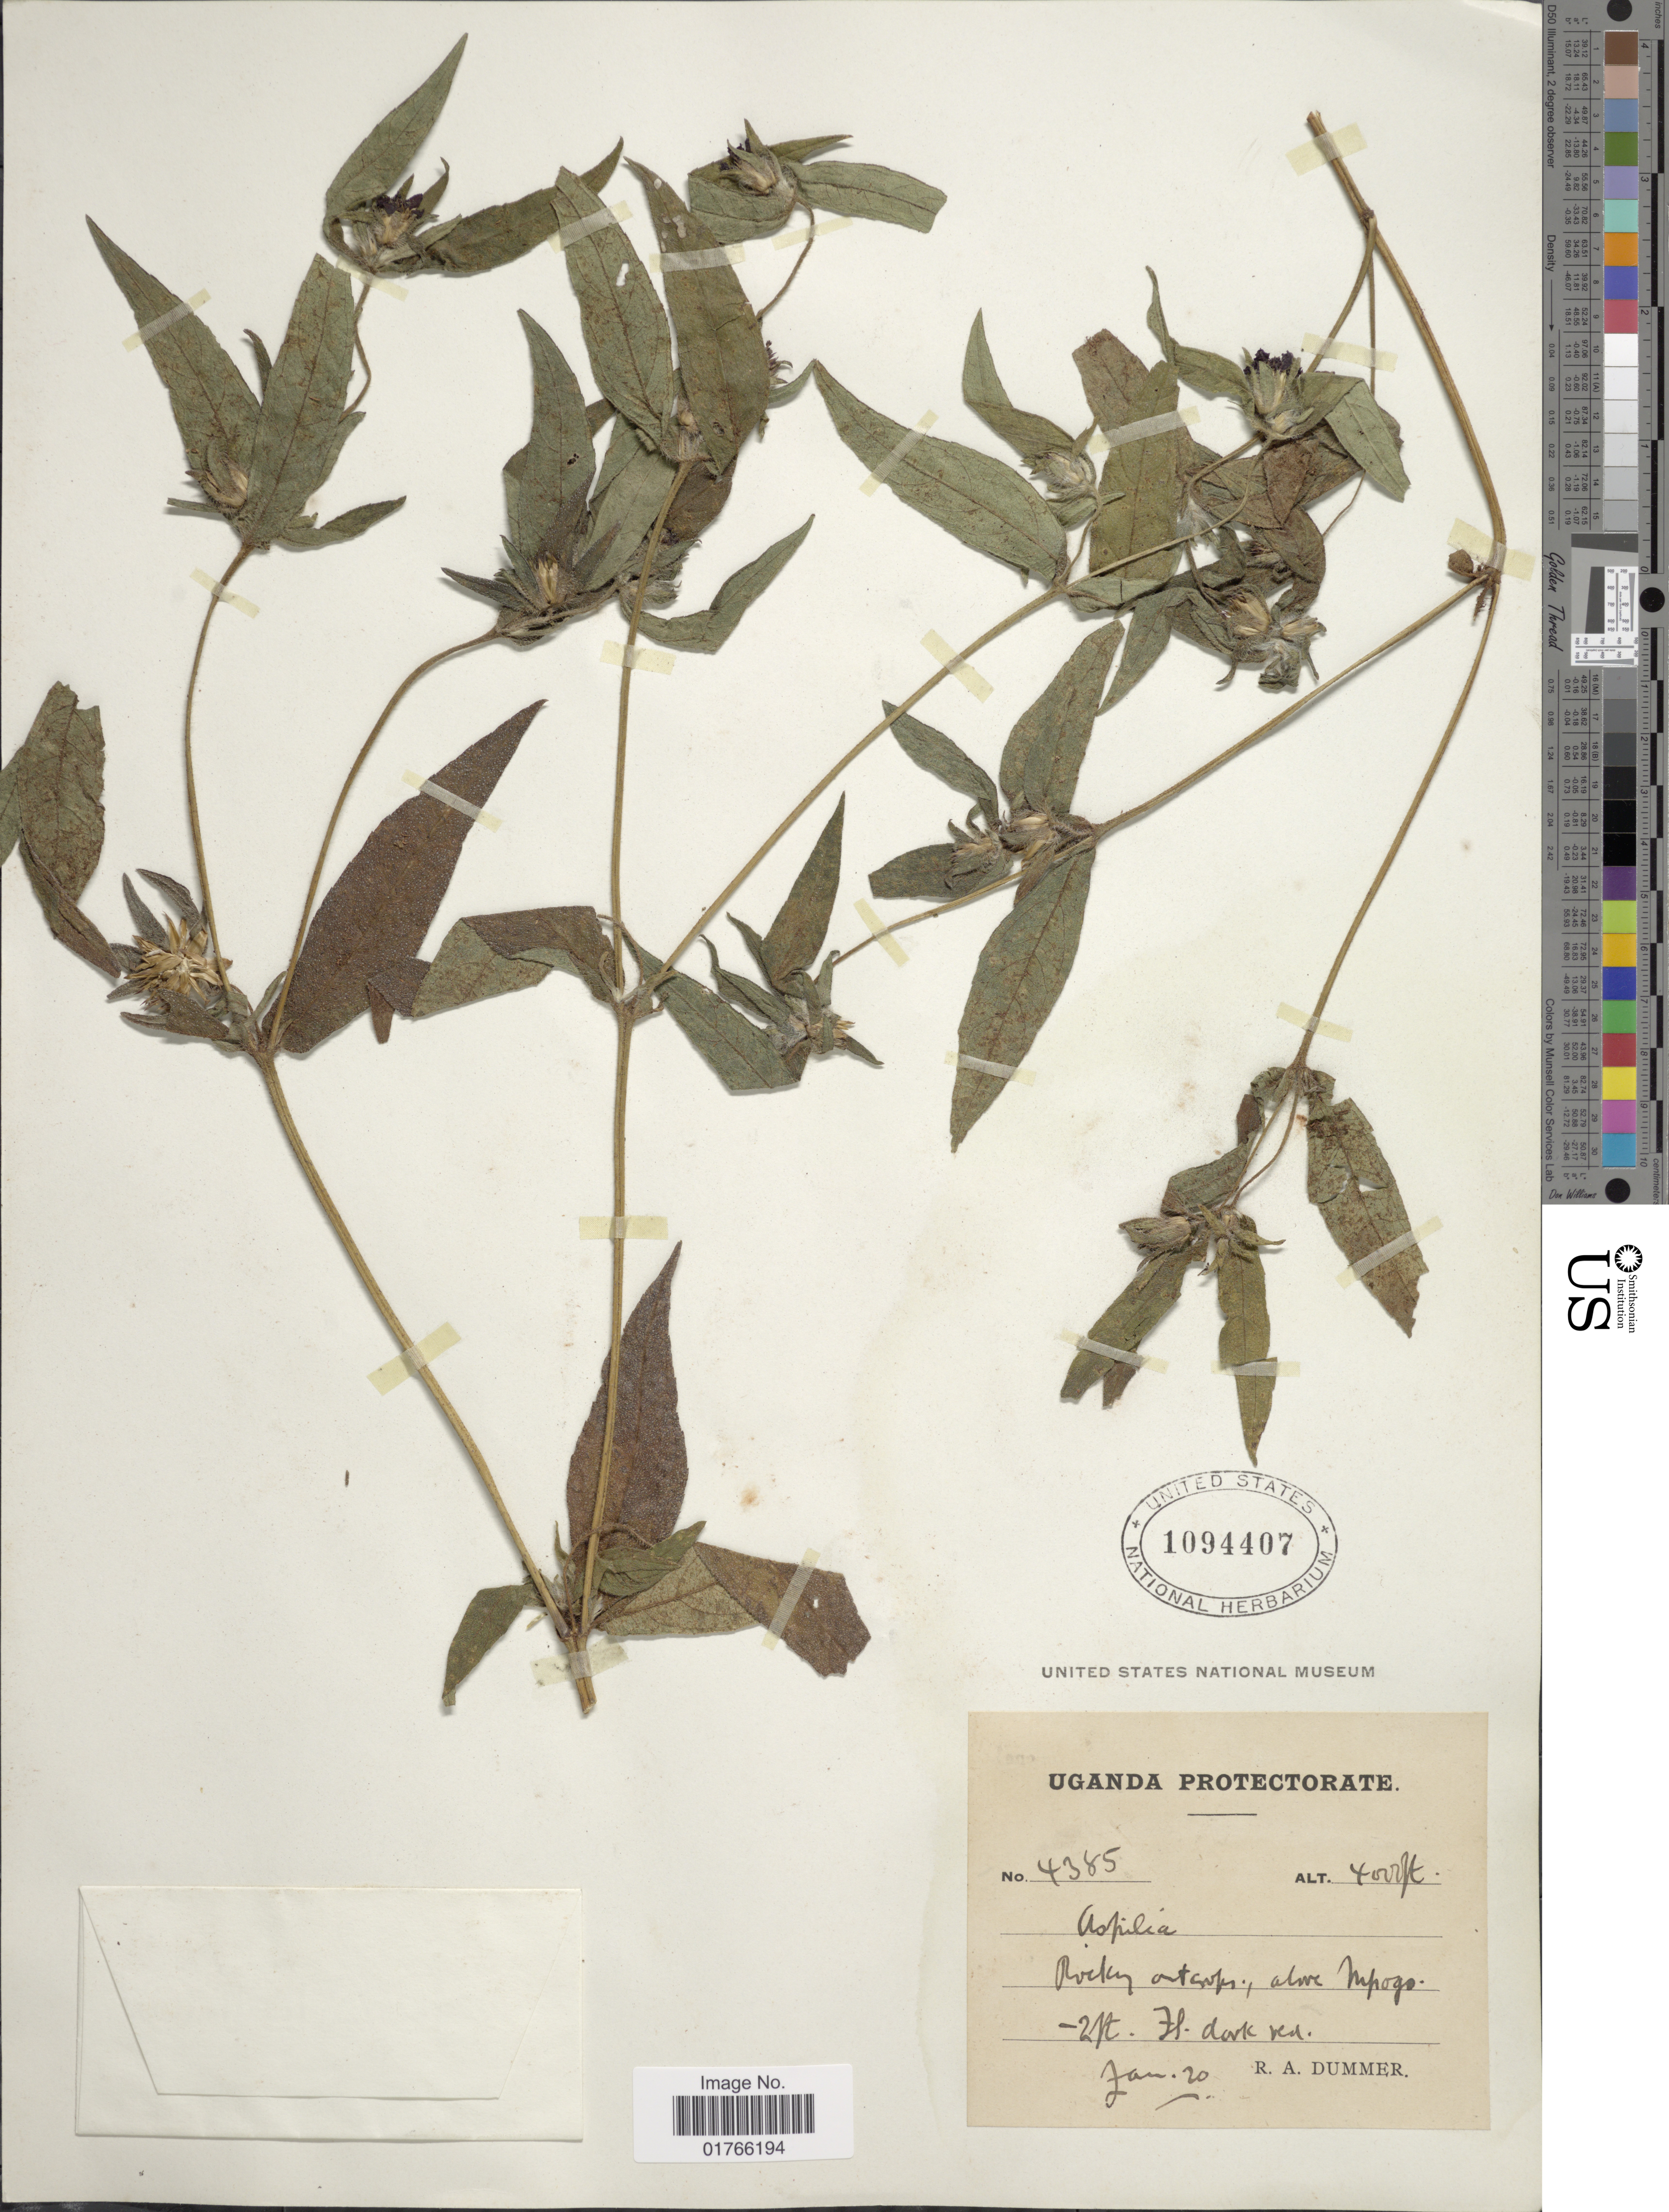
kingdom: Plantae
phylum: Tracheophyta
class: Magnoliopsida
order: Asterales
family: Asteraceae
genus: Aspilia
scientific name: Aspilia sp.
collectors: R. Dümmer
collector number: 4385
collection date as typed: Transcribed d/m/y: /1/20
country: Uganda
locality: Uganda Protectorate, above Mpogo.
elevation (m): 1219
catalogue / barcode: US 1094407